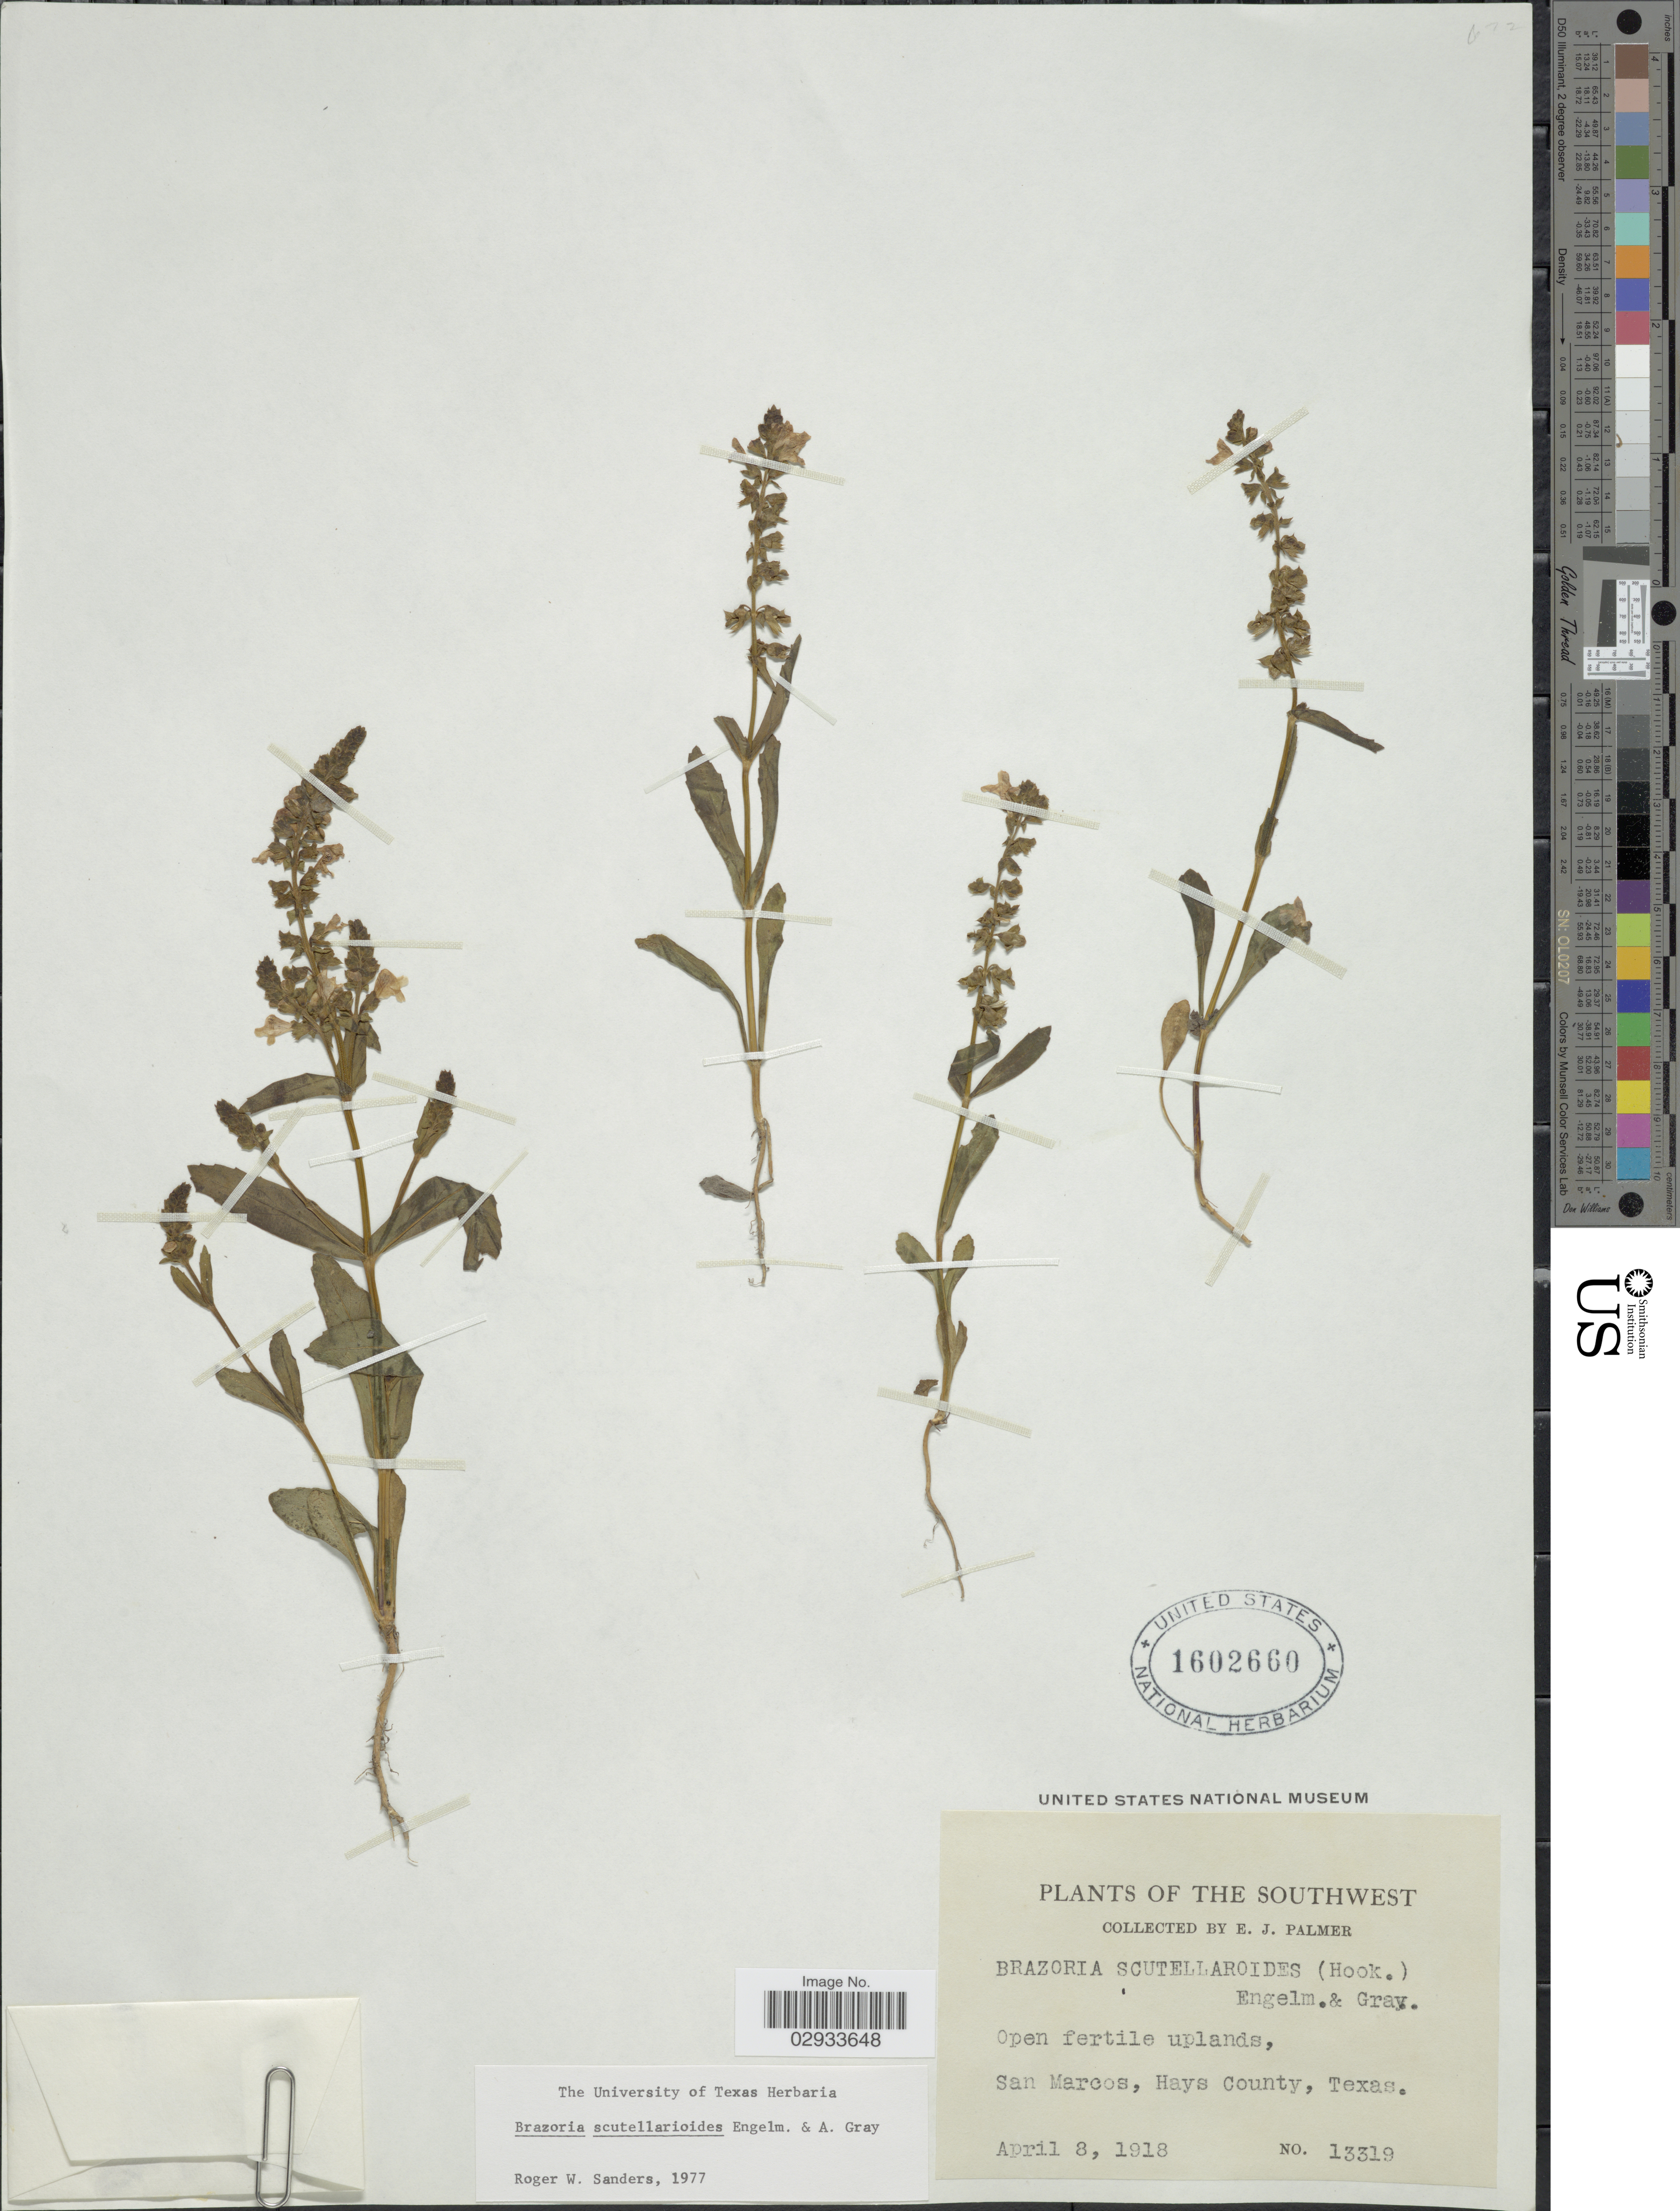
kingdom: Plantae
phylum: Tracheophyta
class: Magnoliopsida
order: Lamiales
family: Lamiaceae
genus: Brazoria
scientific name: Brazoria scutellarioides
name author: Engelm. & A. Gray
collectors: E. J. Palmer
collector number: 13319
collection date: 1918-04-08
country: United States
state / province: Texas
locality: The Southwest, San Marcos, Hays County.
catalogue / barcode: US 1602660